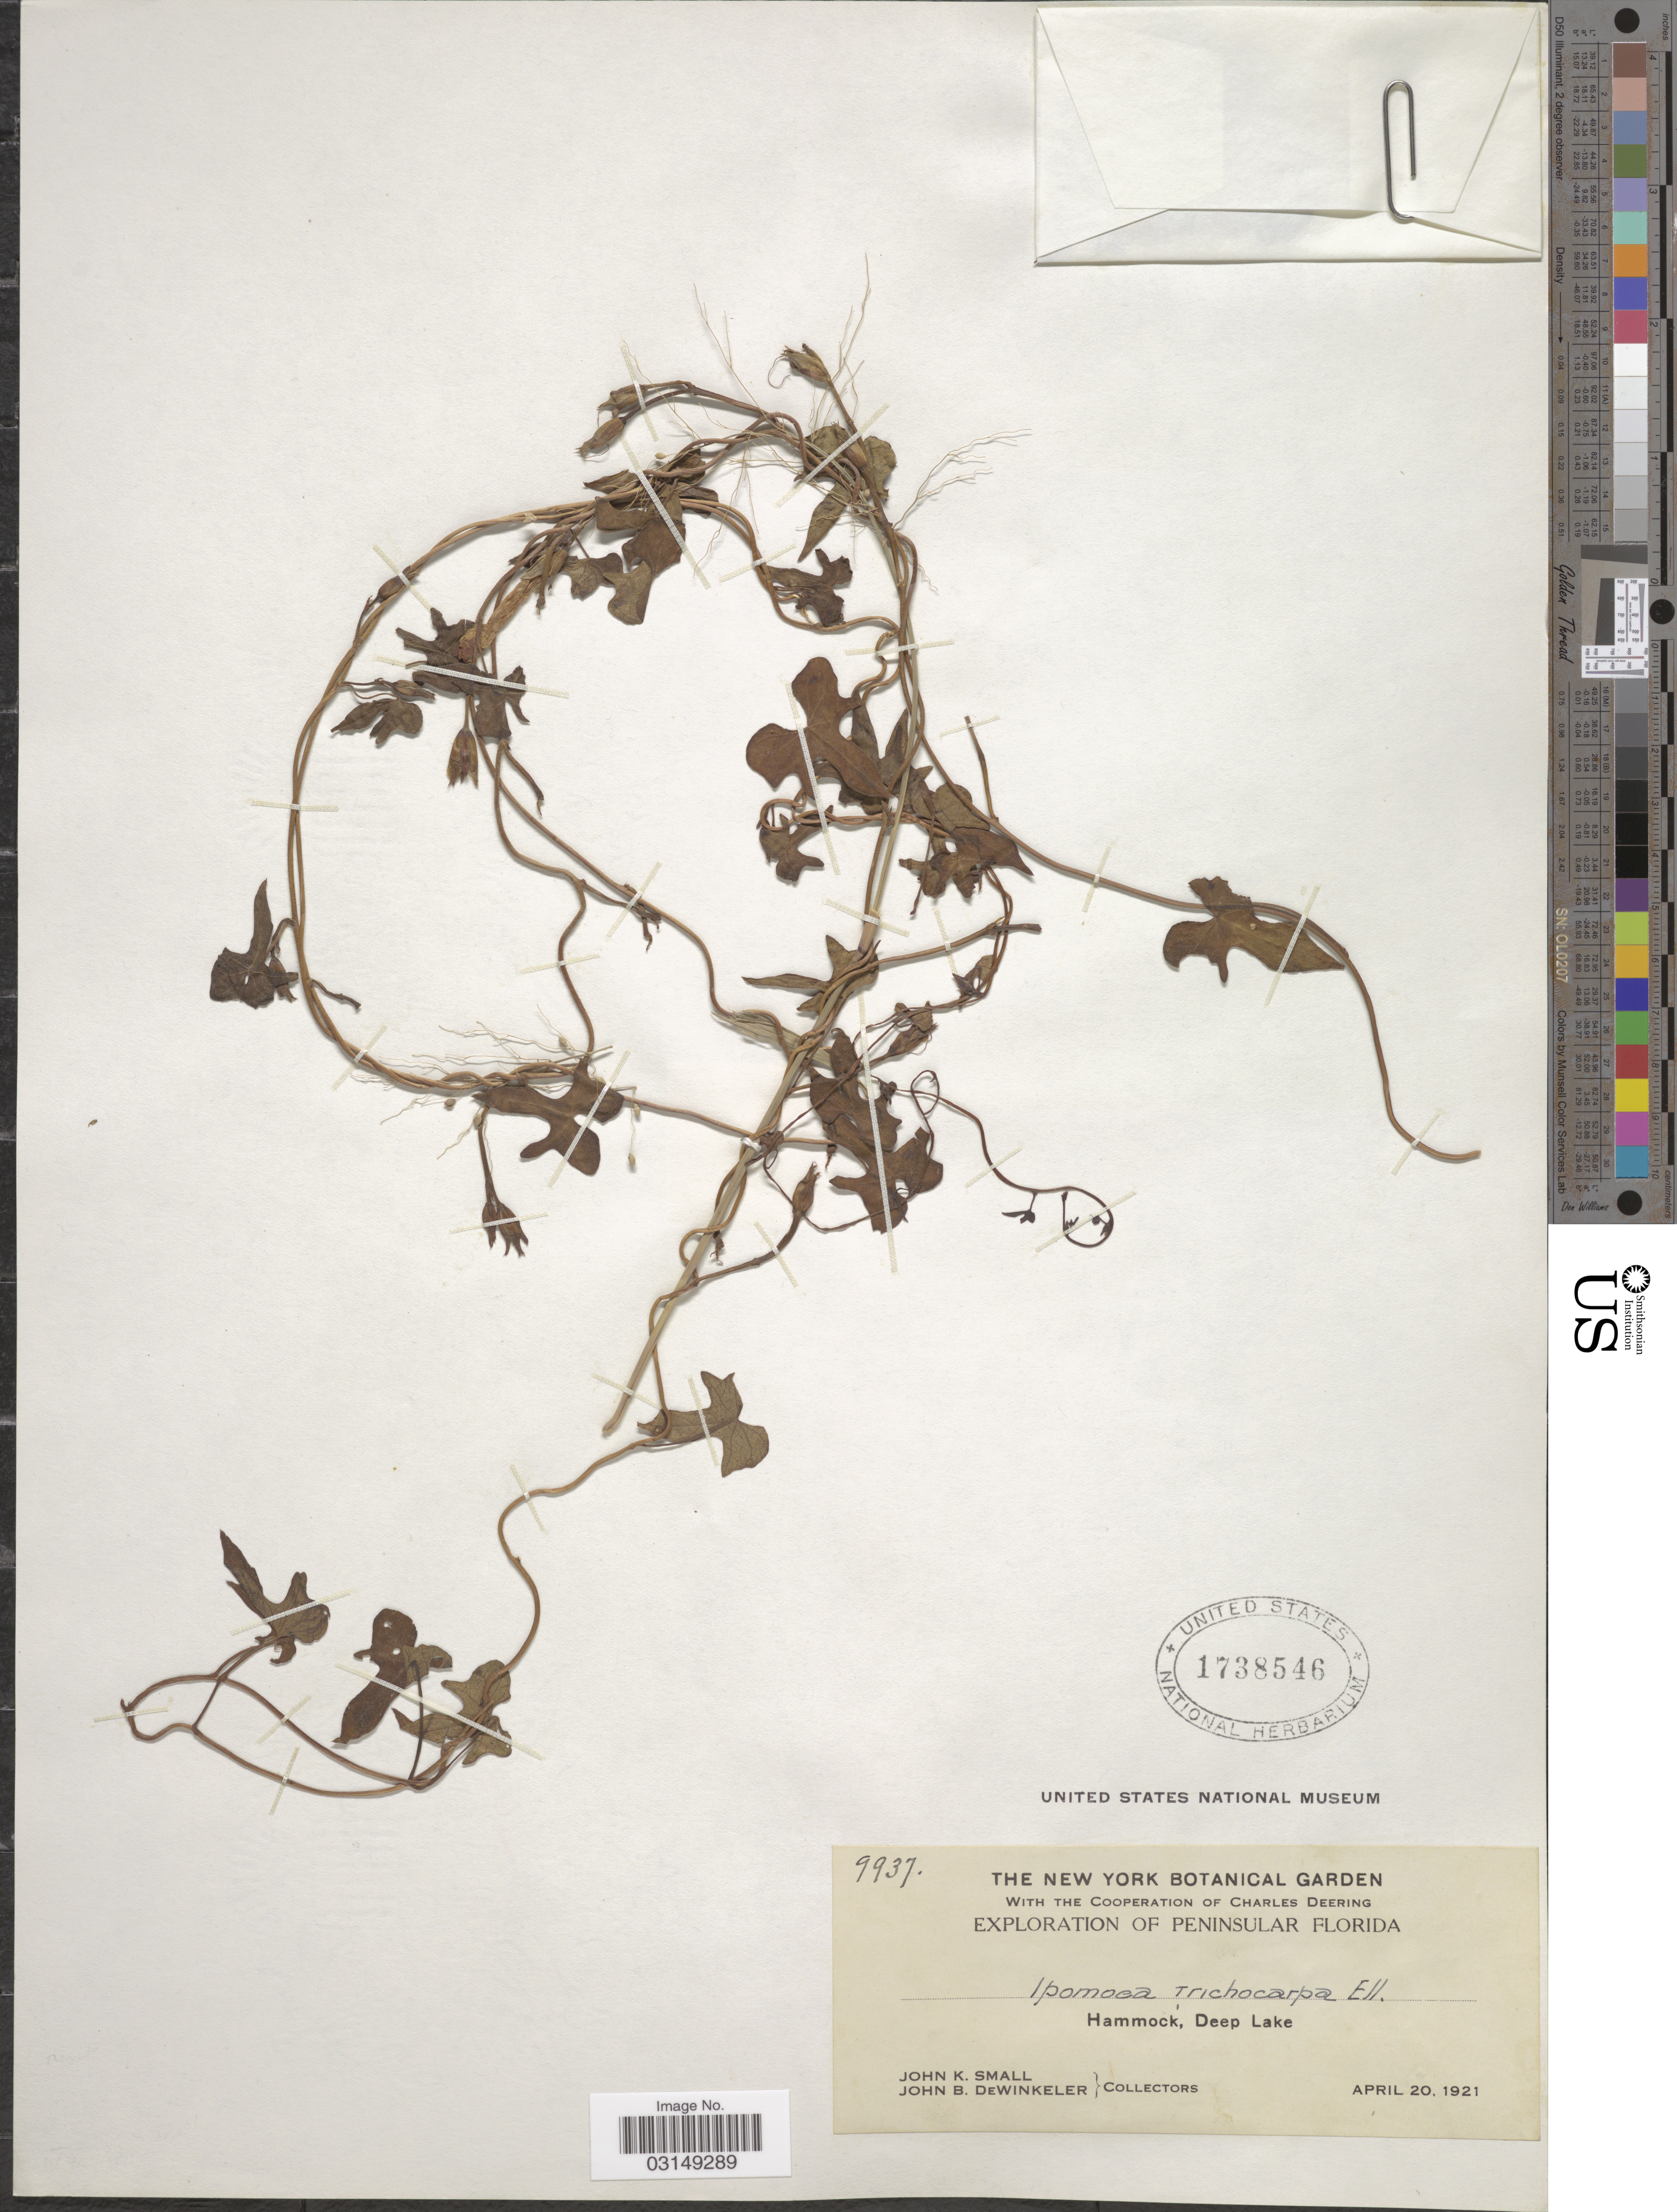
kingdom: Plantae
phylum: Tracheophyta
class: Magnoliopsida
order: Solanales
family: Convolvulaceae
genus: Ipomoea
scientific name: Ipomoea trichocarpa var. trichocarpa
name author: Elliott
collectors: J. K. Small & J. B. Dewinkeler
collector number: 9937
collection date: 1921-04-20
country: United States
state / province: Florida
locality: Peninsular Florida. Hammock, Deep Lake.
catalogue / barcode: US 1738546